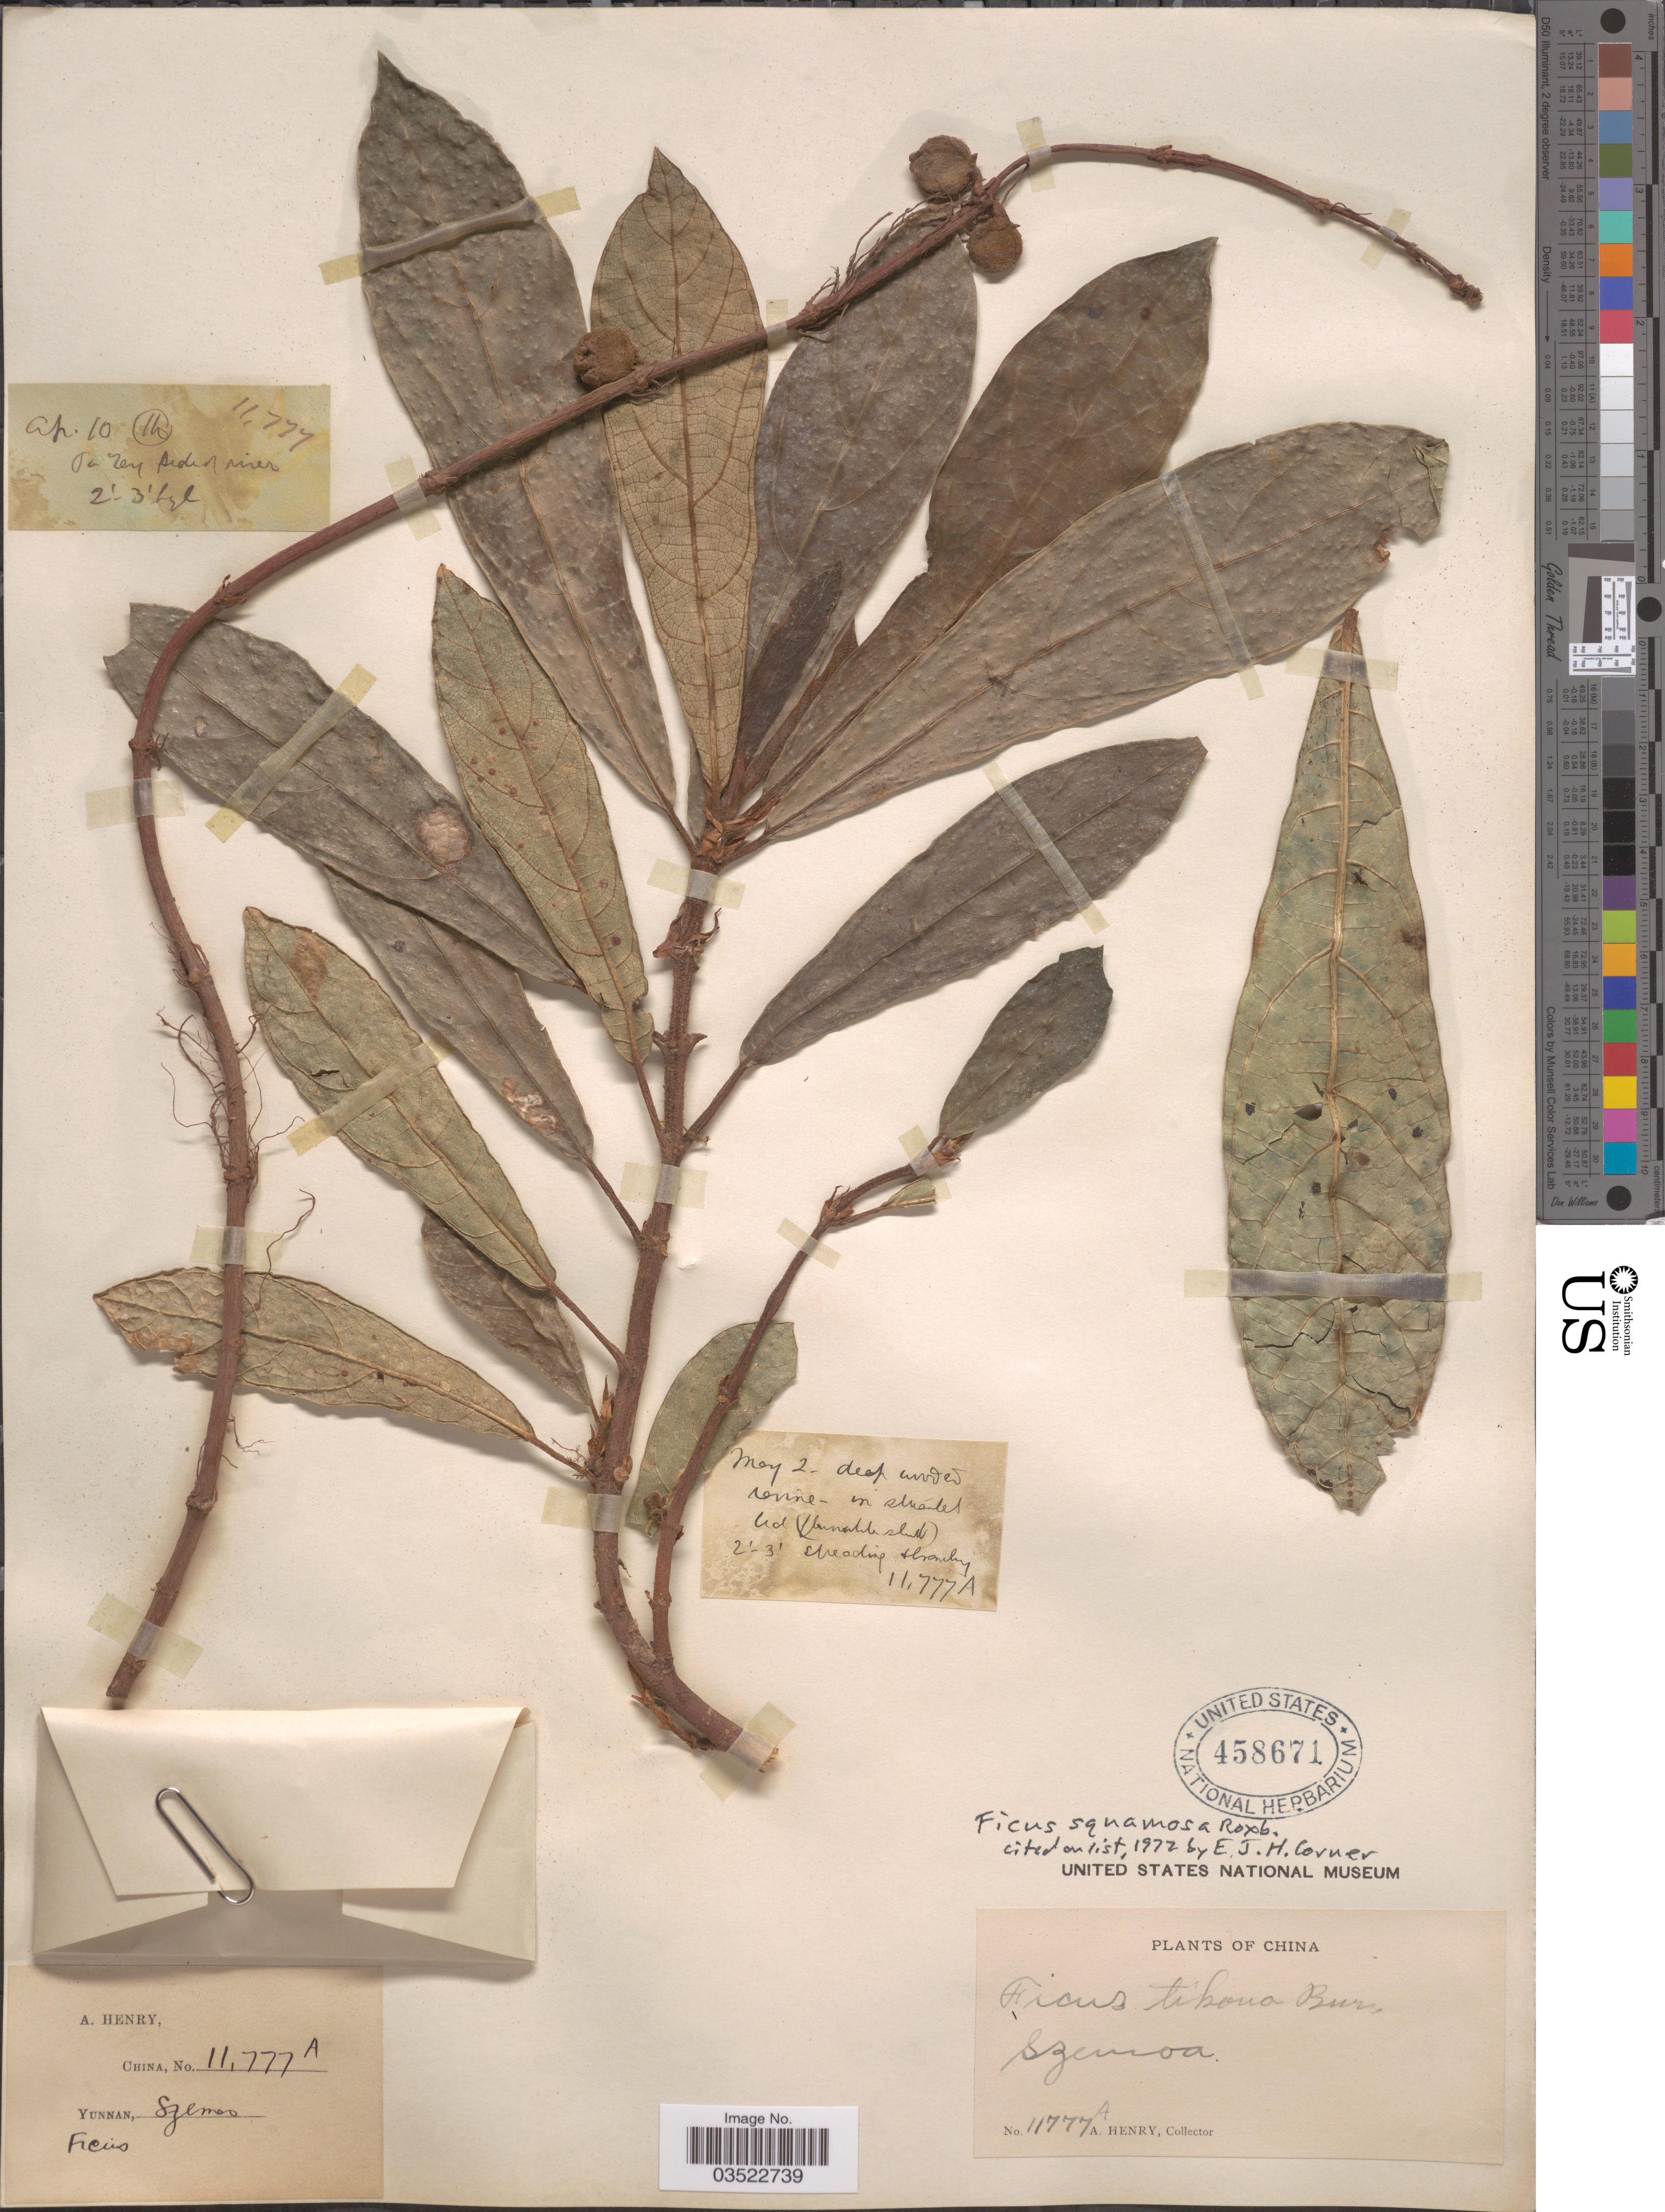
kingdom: Plantae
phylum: Tracheophyta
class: Magnoliopsida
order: Rosales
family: Moraceae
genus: Ficus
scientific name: Ficus squamosa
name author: Roxb.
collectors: A. Henry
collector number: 11777A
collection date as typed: Transcribed d/m/y: /5/2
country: China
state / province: Yunnan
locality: Szemoa.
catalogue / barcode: US 458671